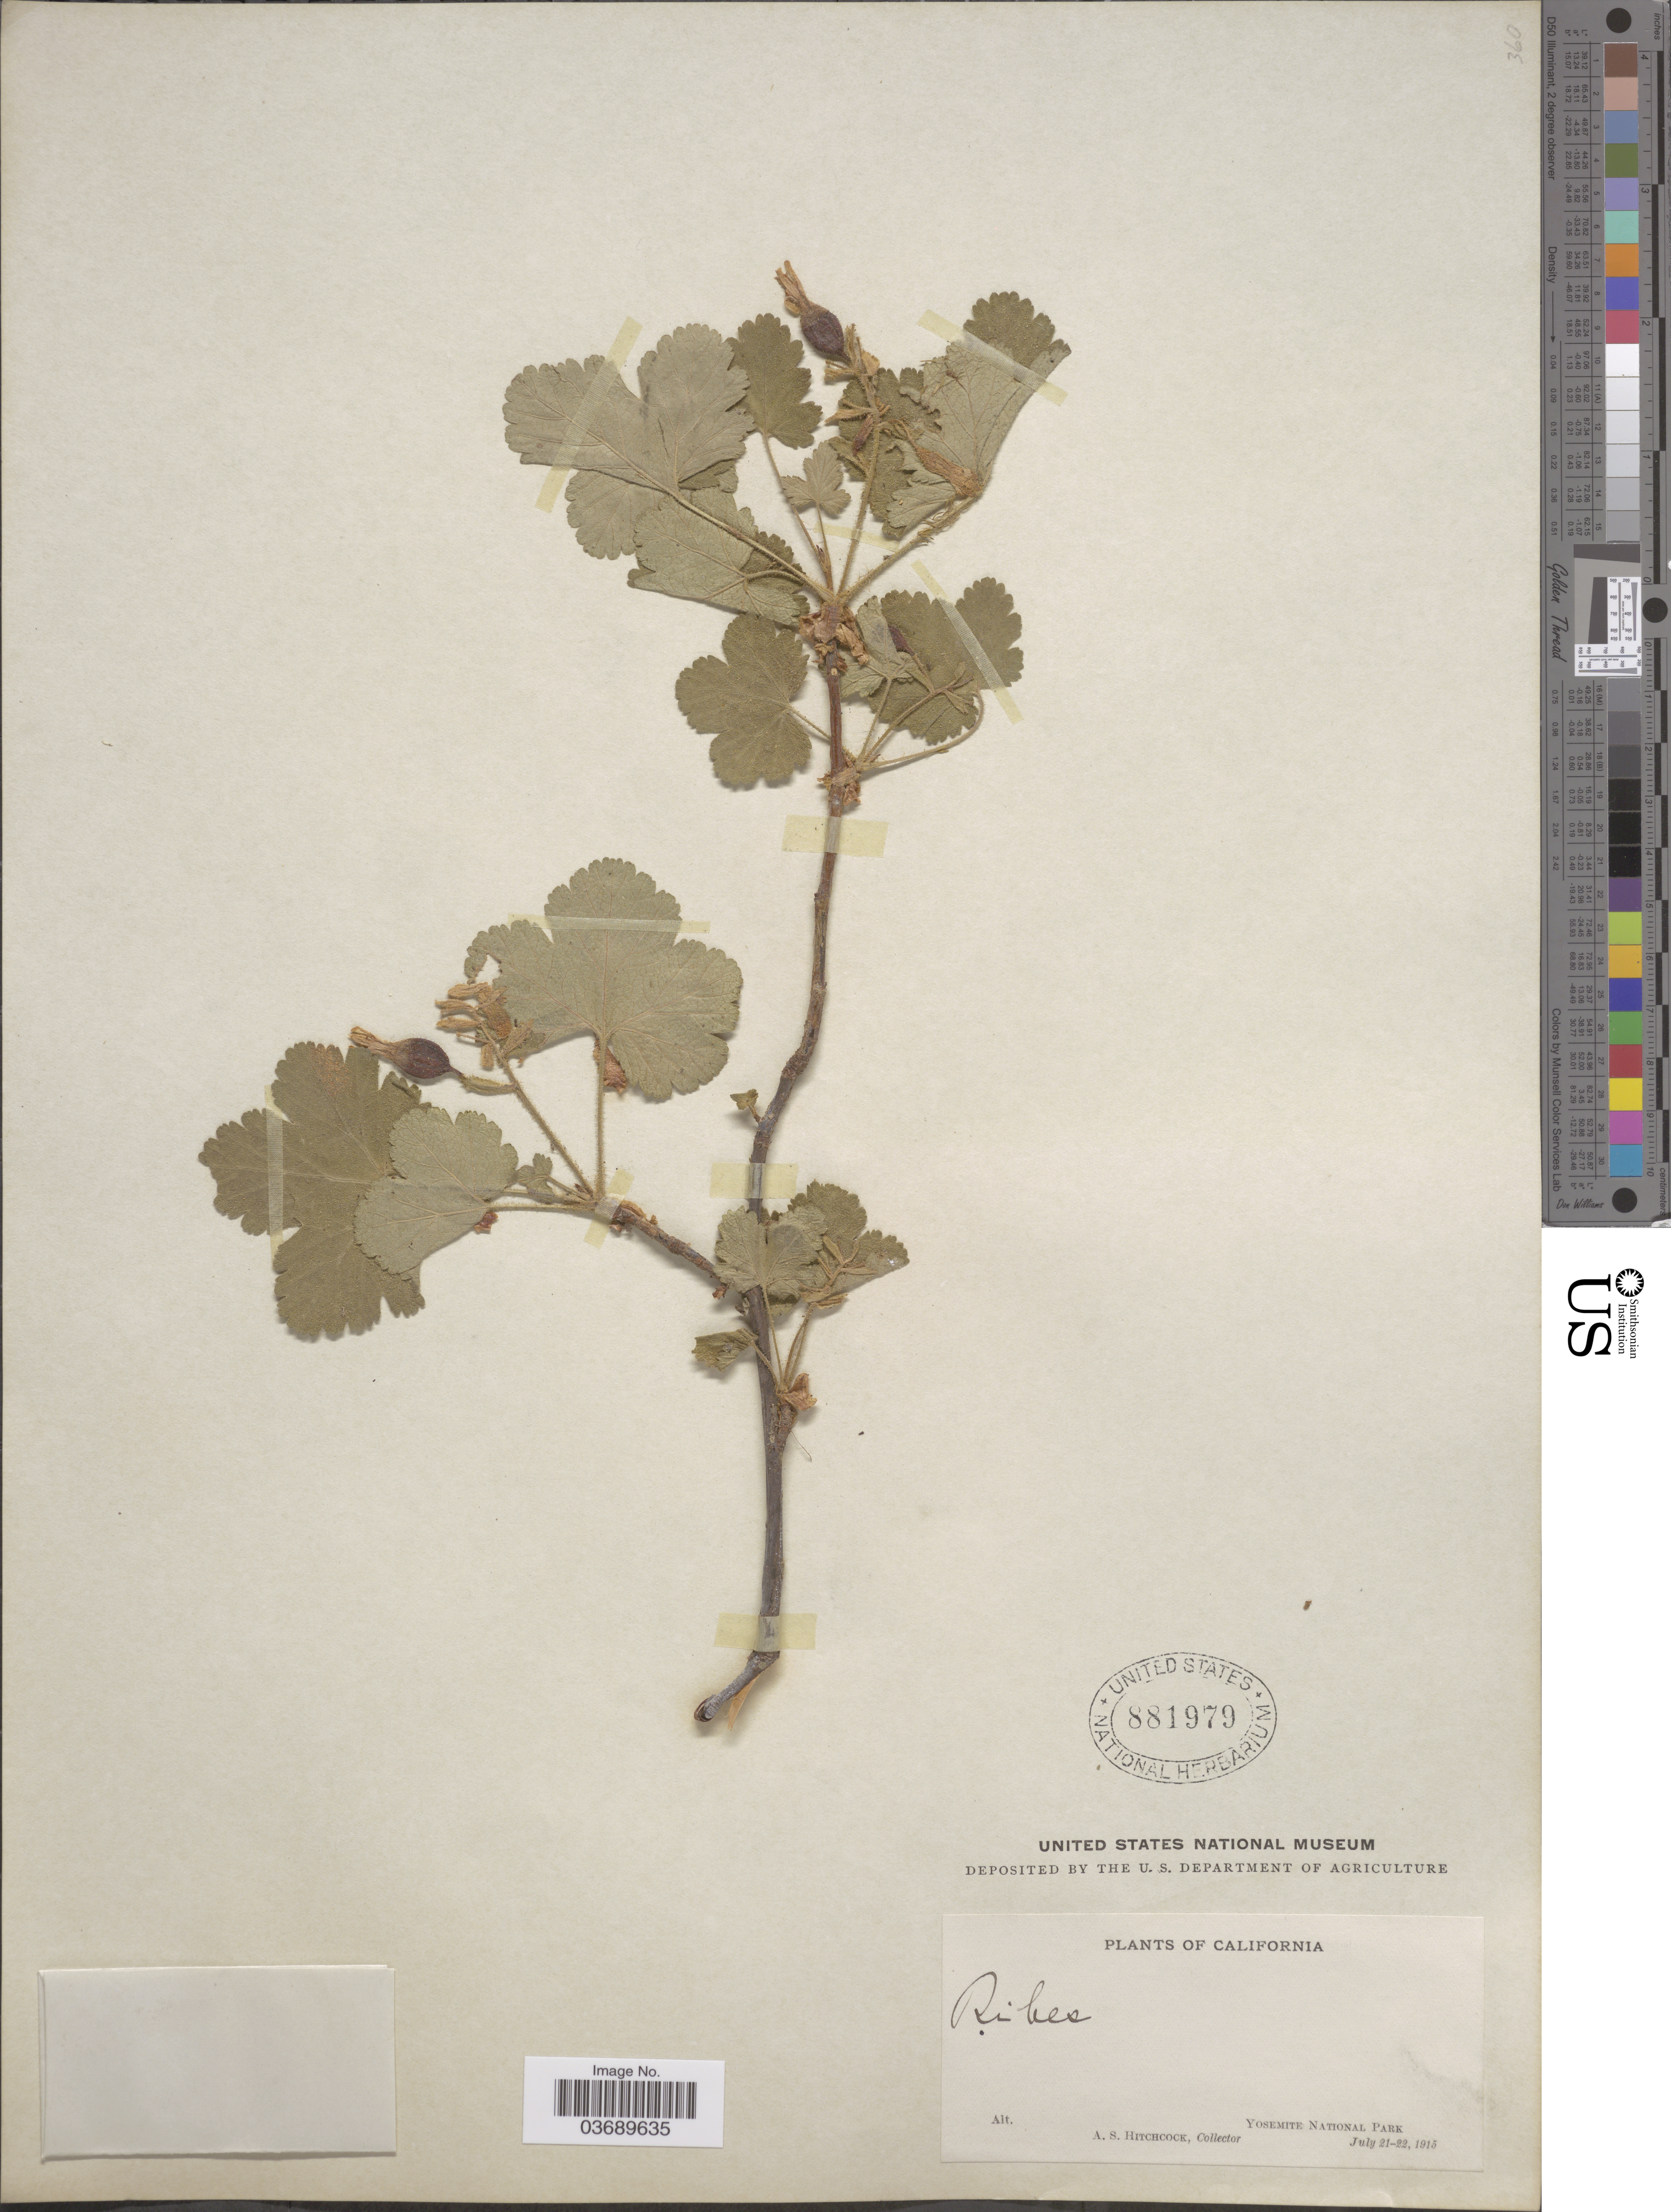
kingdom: Plantae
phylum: Tracheophyta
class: Magnoliopsida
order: Saxifragales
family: Grossulariaceae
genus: Ribes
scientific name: Ribes sp.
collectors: A. S. Hitchcock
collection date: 1915-07-21/1915-07-22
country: United States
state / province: California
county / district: Mariposa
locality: Yosemite National Park.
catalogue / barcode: US 881979